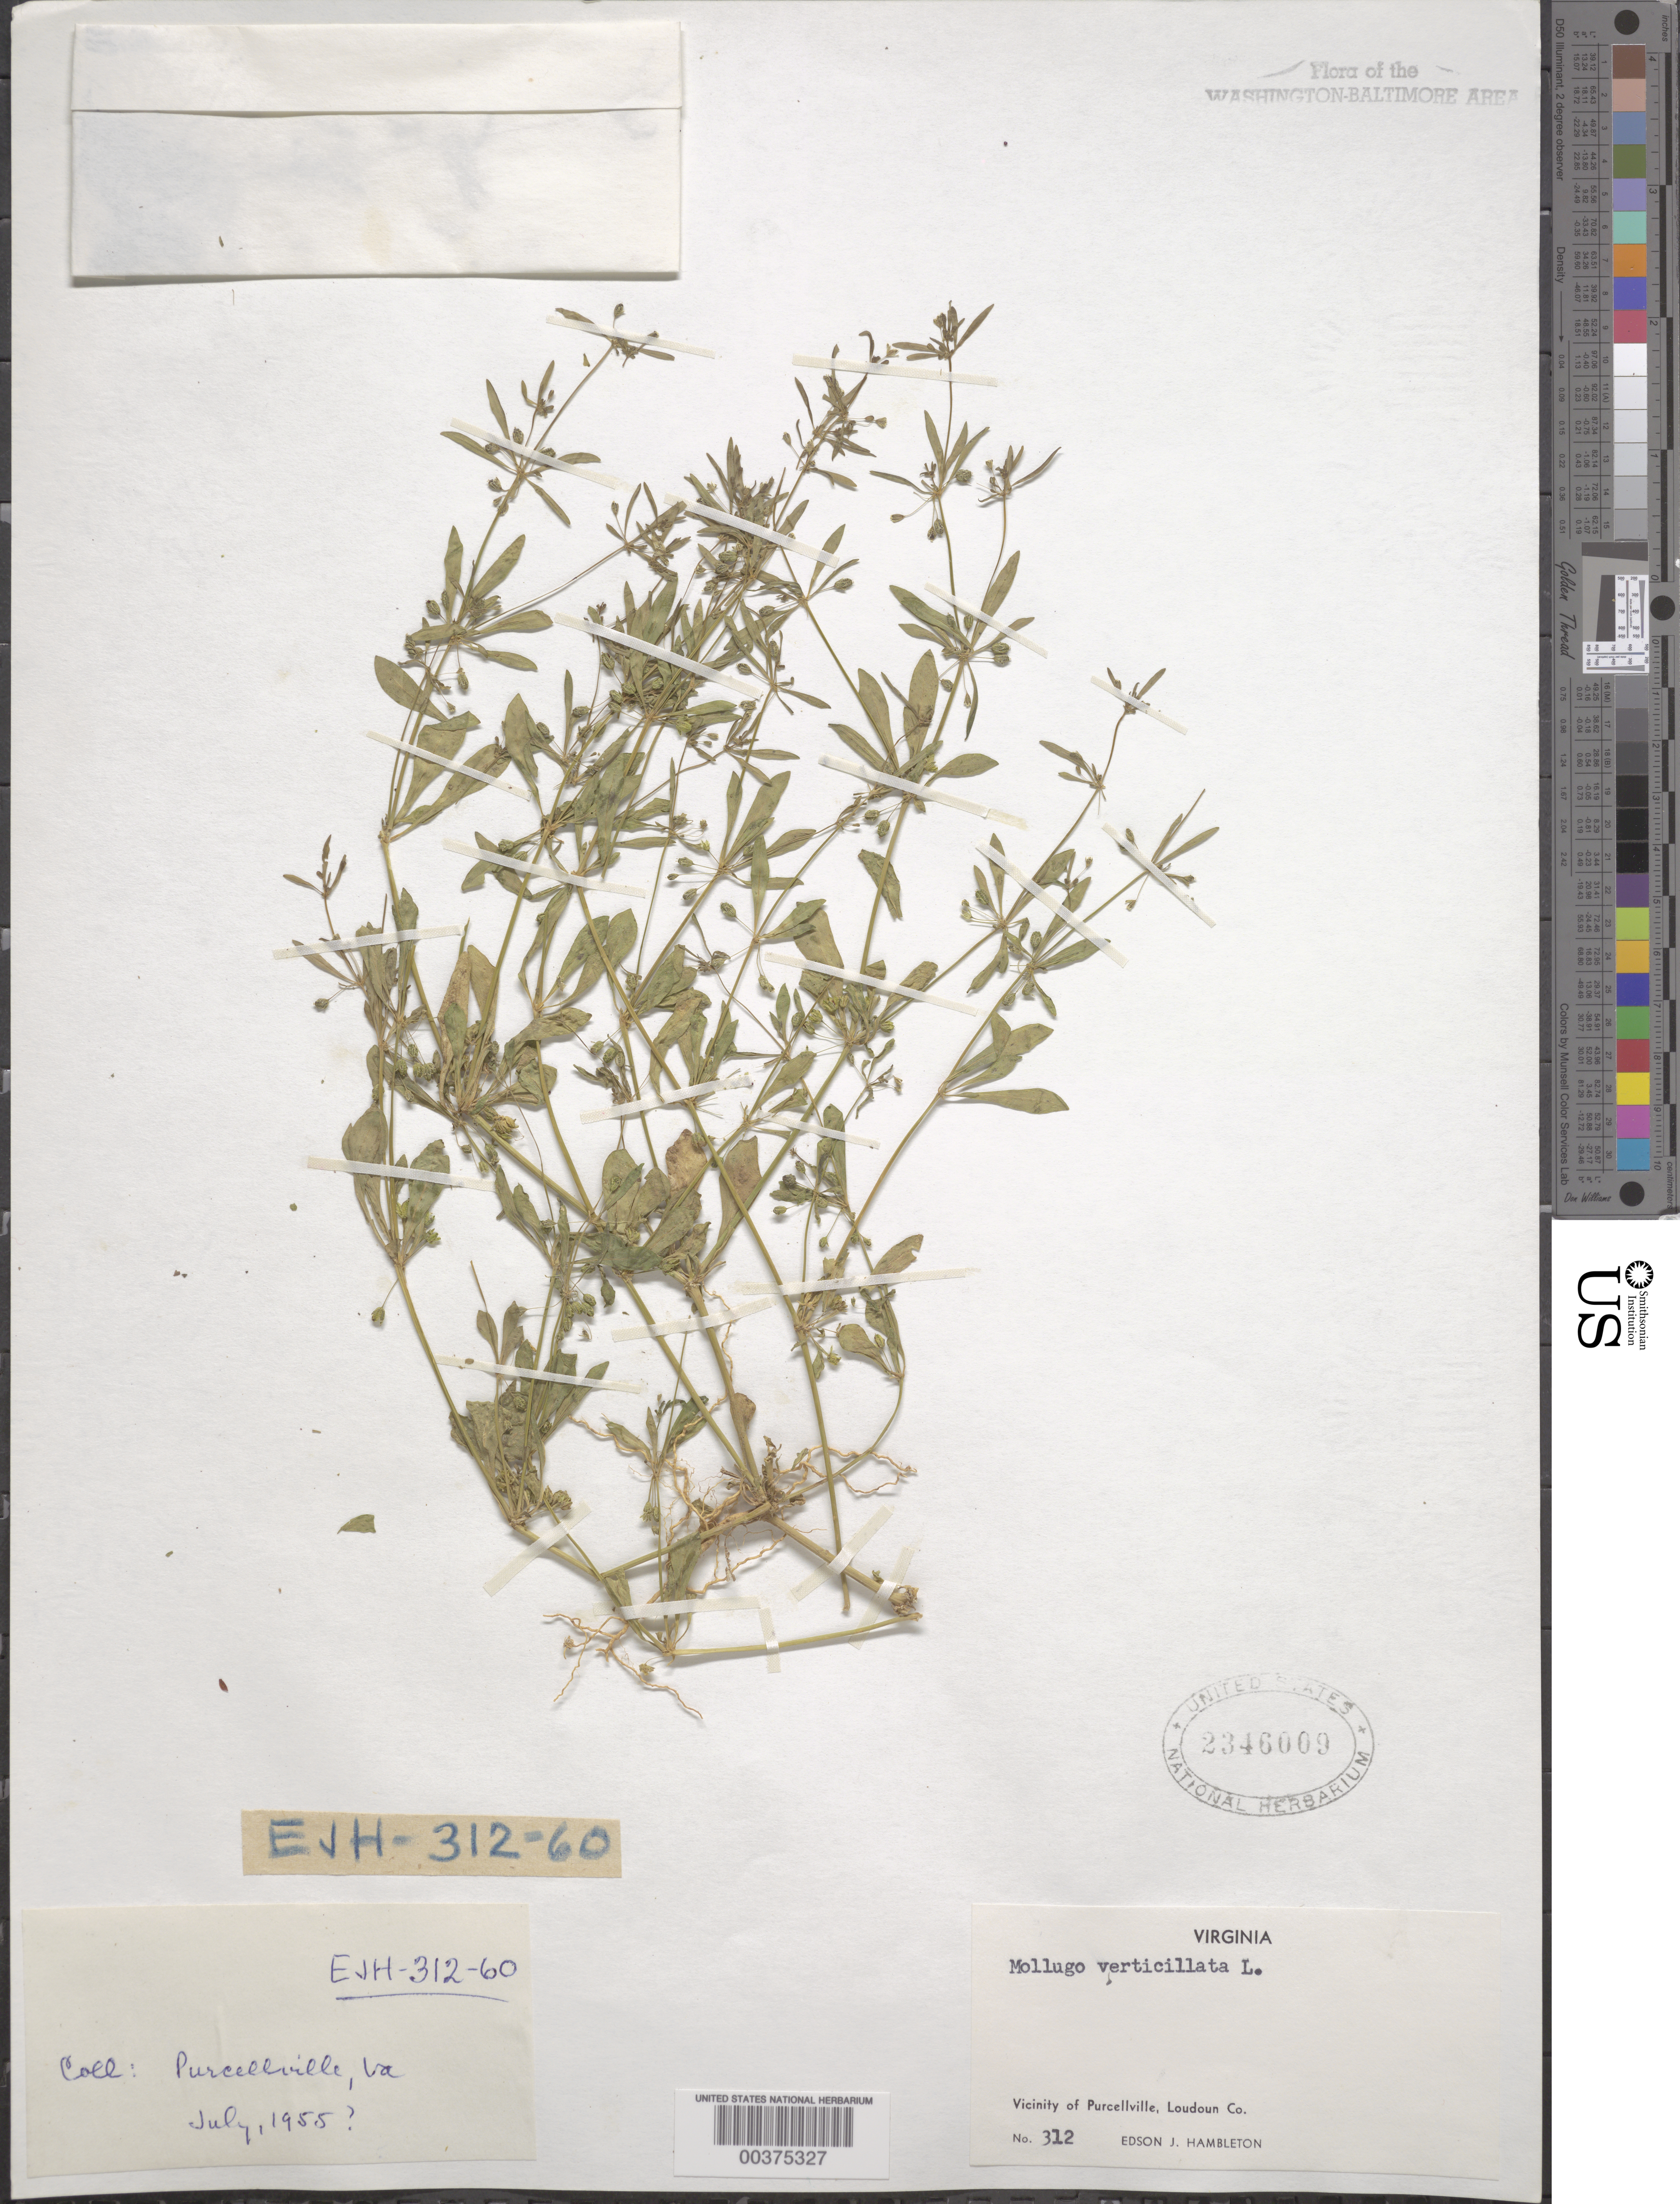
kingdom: Plantae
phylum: Tracheophyta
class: Magnoliopsida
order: Caryophyllales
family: Molluginaceae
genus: Mollugo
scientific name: Mollugo verticillata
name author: L.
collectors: E. Hambleton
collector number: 312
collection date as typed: Jul 1955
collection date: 1955-07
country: United States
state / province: Virginia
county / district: Loudoun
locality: Purcellville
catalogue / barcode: US 2346009